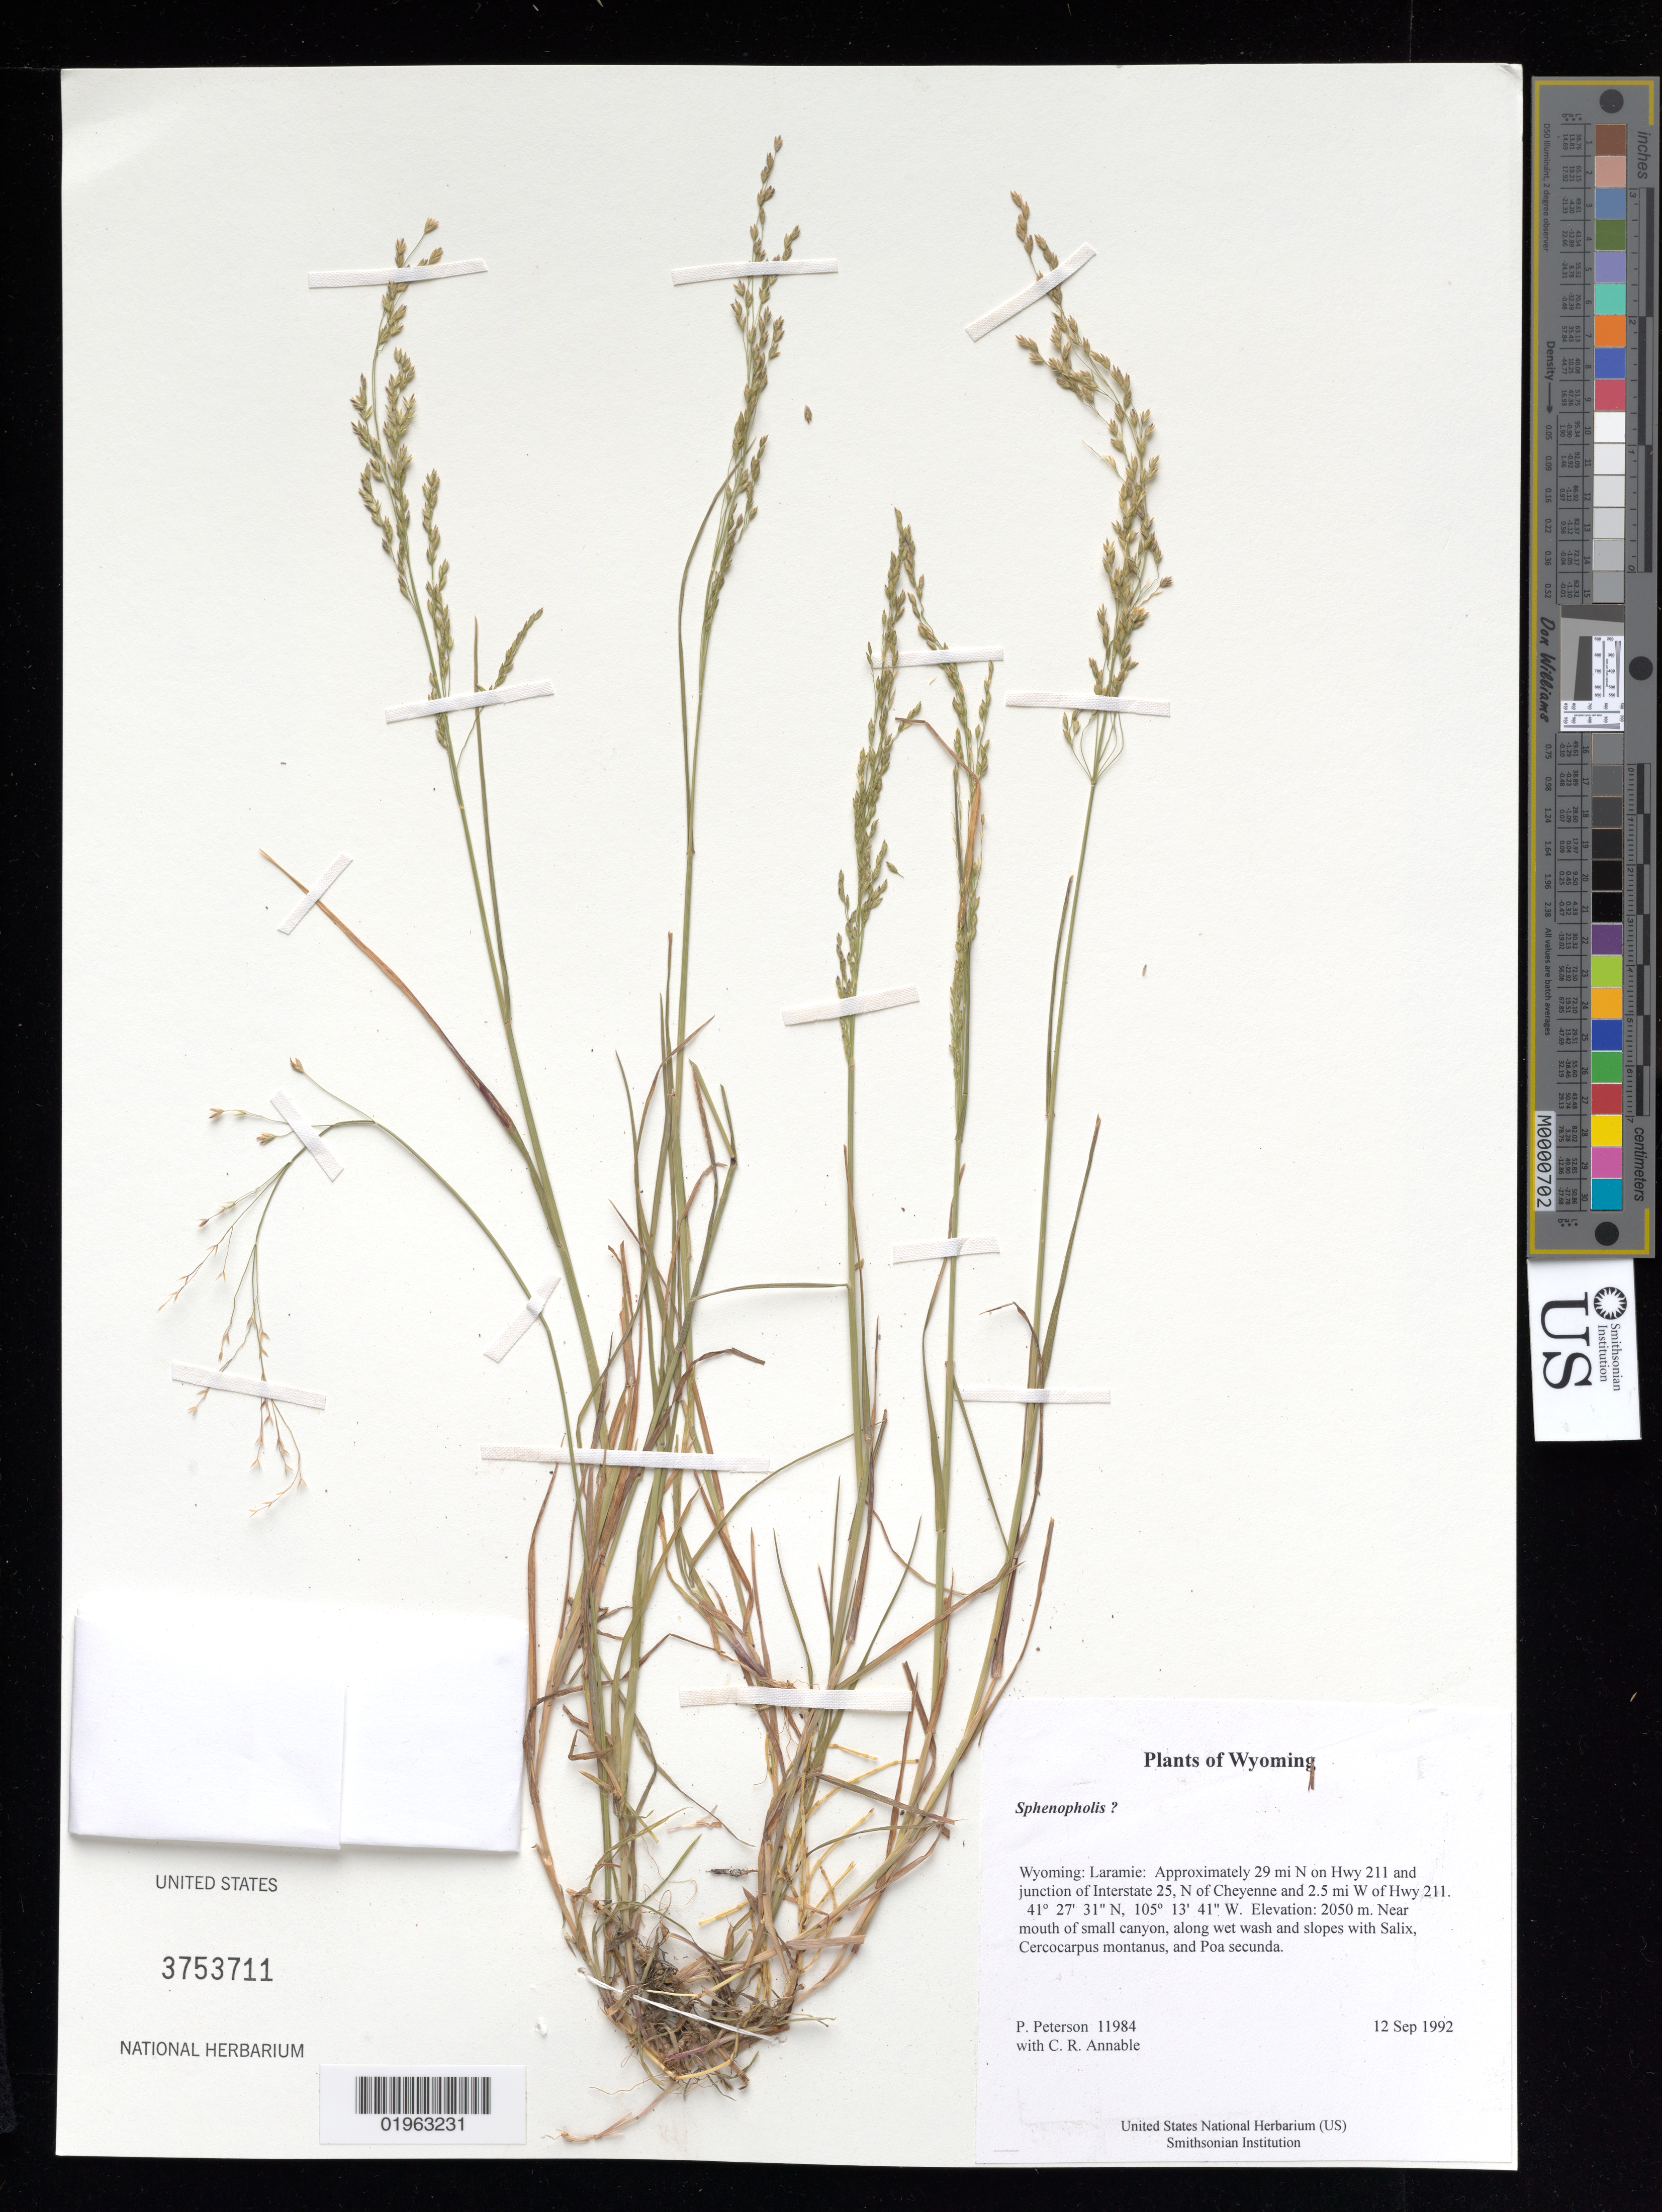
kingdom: Plantae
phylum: Tracheophyta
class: Liliopsida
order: Poales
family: Poaceae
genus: Sphenopholis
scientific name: Sphenopholis sp.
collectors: P. M. Peterson & C. R. Annable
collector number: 11984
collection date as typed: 12 Sep 1992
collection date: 1992-09-12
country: United States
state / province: Wyoming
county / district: Laramie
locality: Approximately 29 mi N on Hwy 211 and junction of Interstate 25, N of Cheyenne and 2.5 mi W of Hwy 211.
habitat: Near mouth of small canyon, along wet wash and slopes with Salix, Cercocarpus montanus, and Poa secunda.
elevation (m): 2050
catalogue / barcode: US 3753711